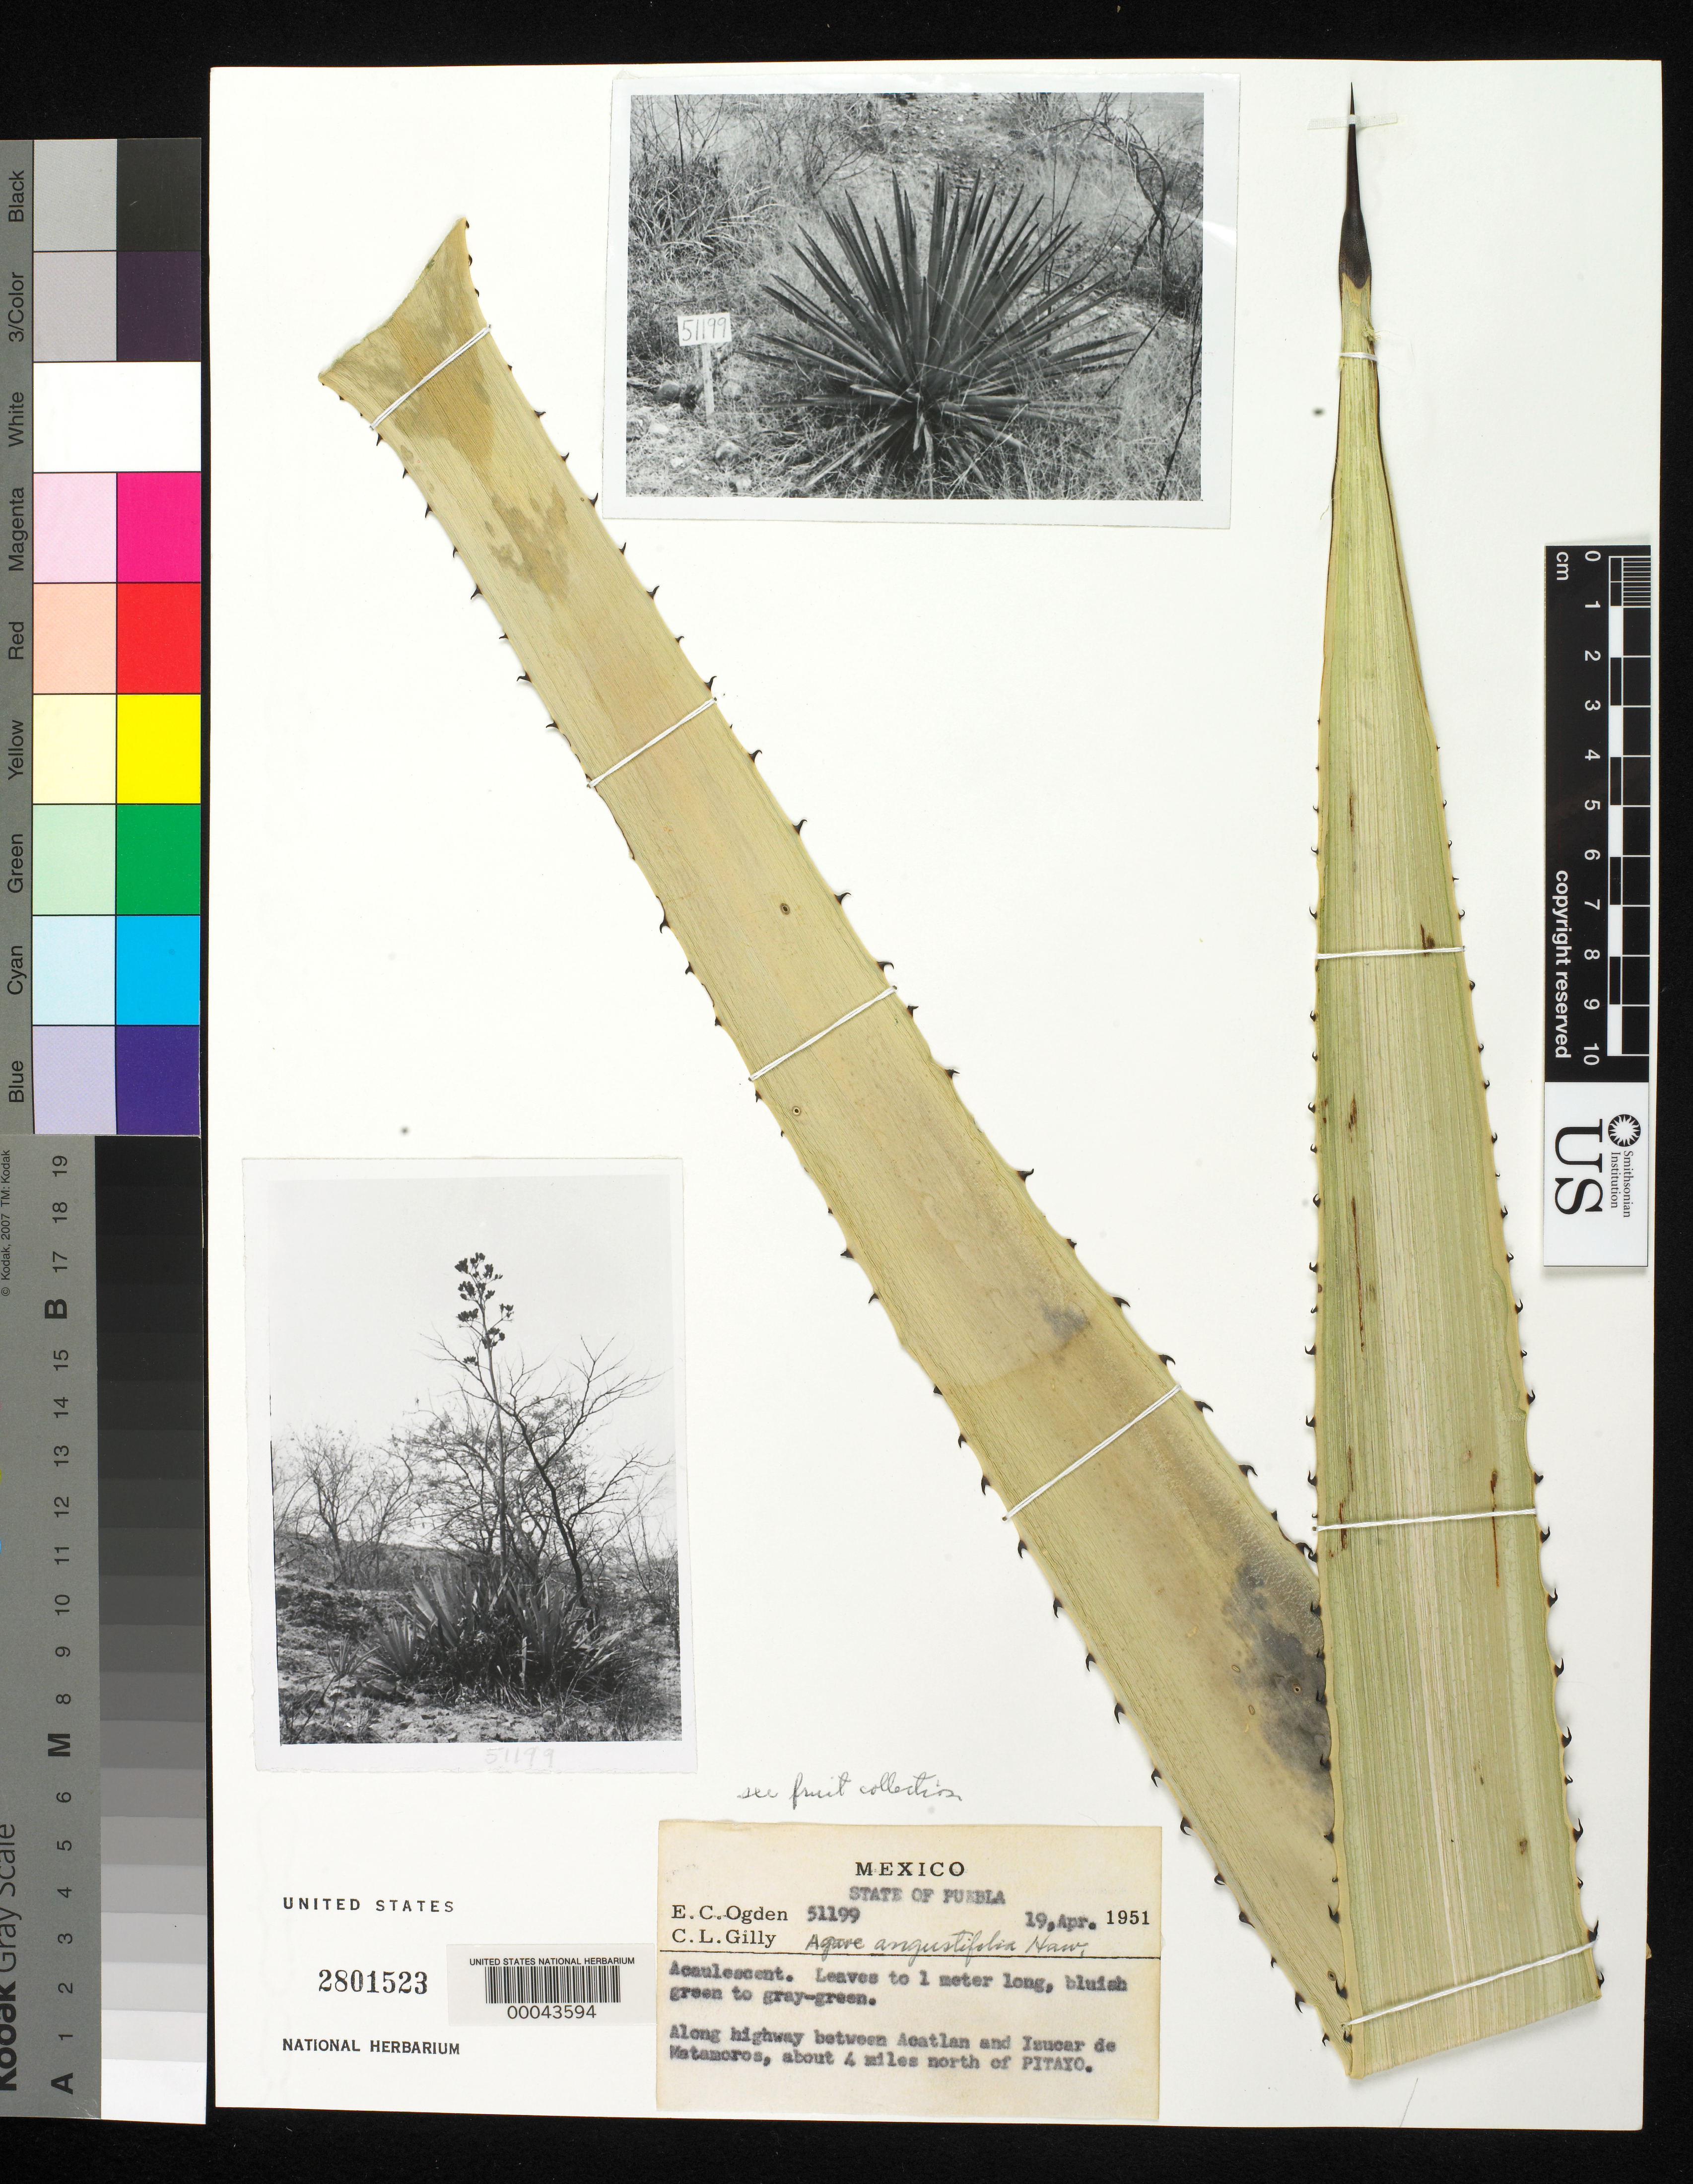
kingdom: Plantae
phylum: Tracheophyta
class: Liliopsida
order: Asparagales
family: Asparagaceae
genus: Agave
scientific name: Agave angustifolia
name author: Haw.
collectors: E. C. Ogden & C. Gilly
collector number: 51199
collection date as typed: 19 Apr 1951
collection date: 1951-04-19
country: Mexico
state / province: Puebla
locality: Along highway between Acatlan and Izucar de Matamoros, about 4 mi N of Pitayo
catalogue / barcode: US 2801523